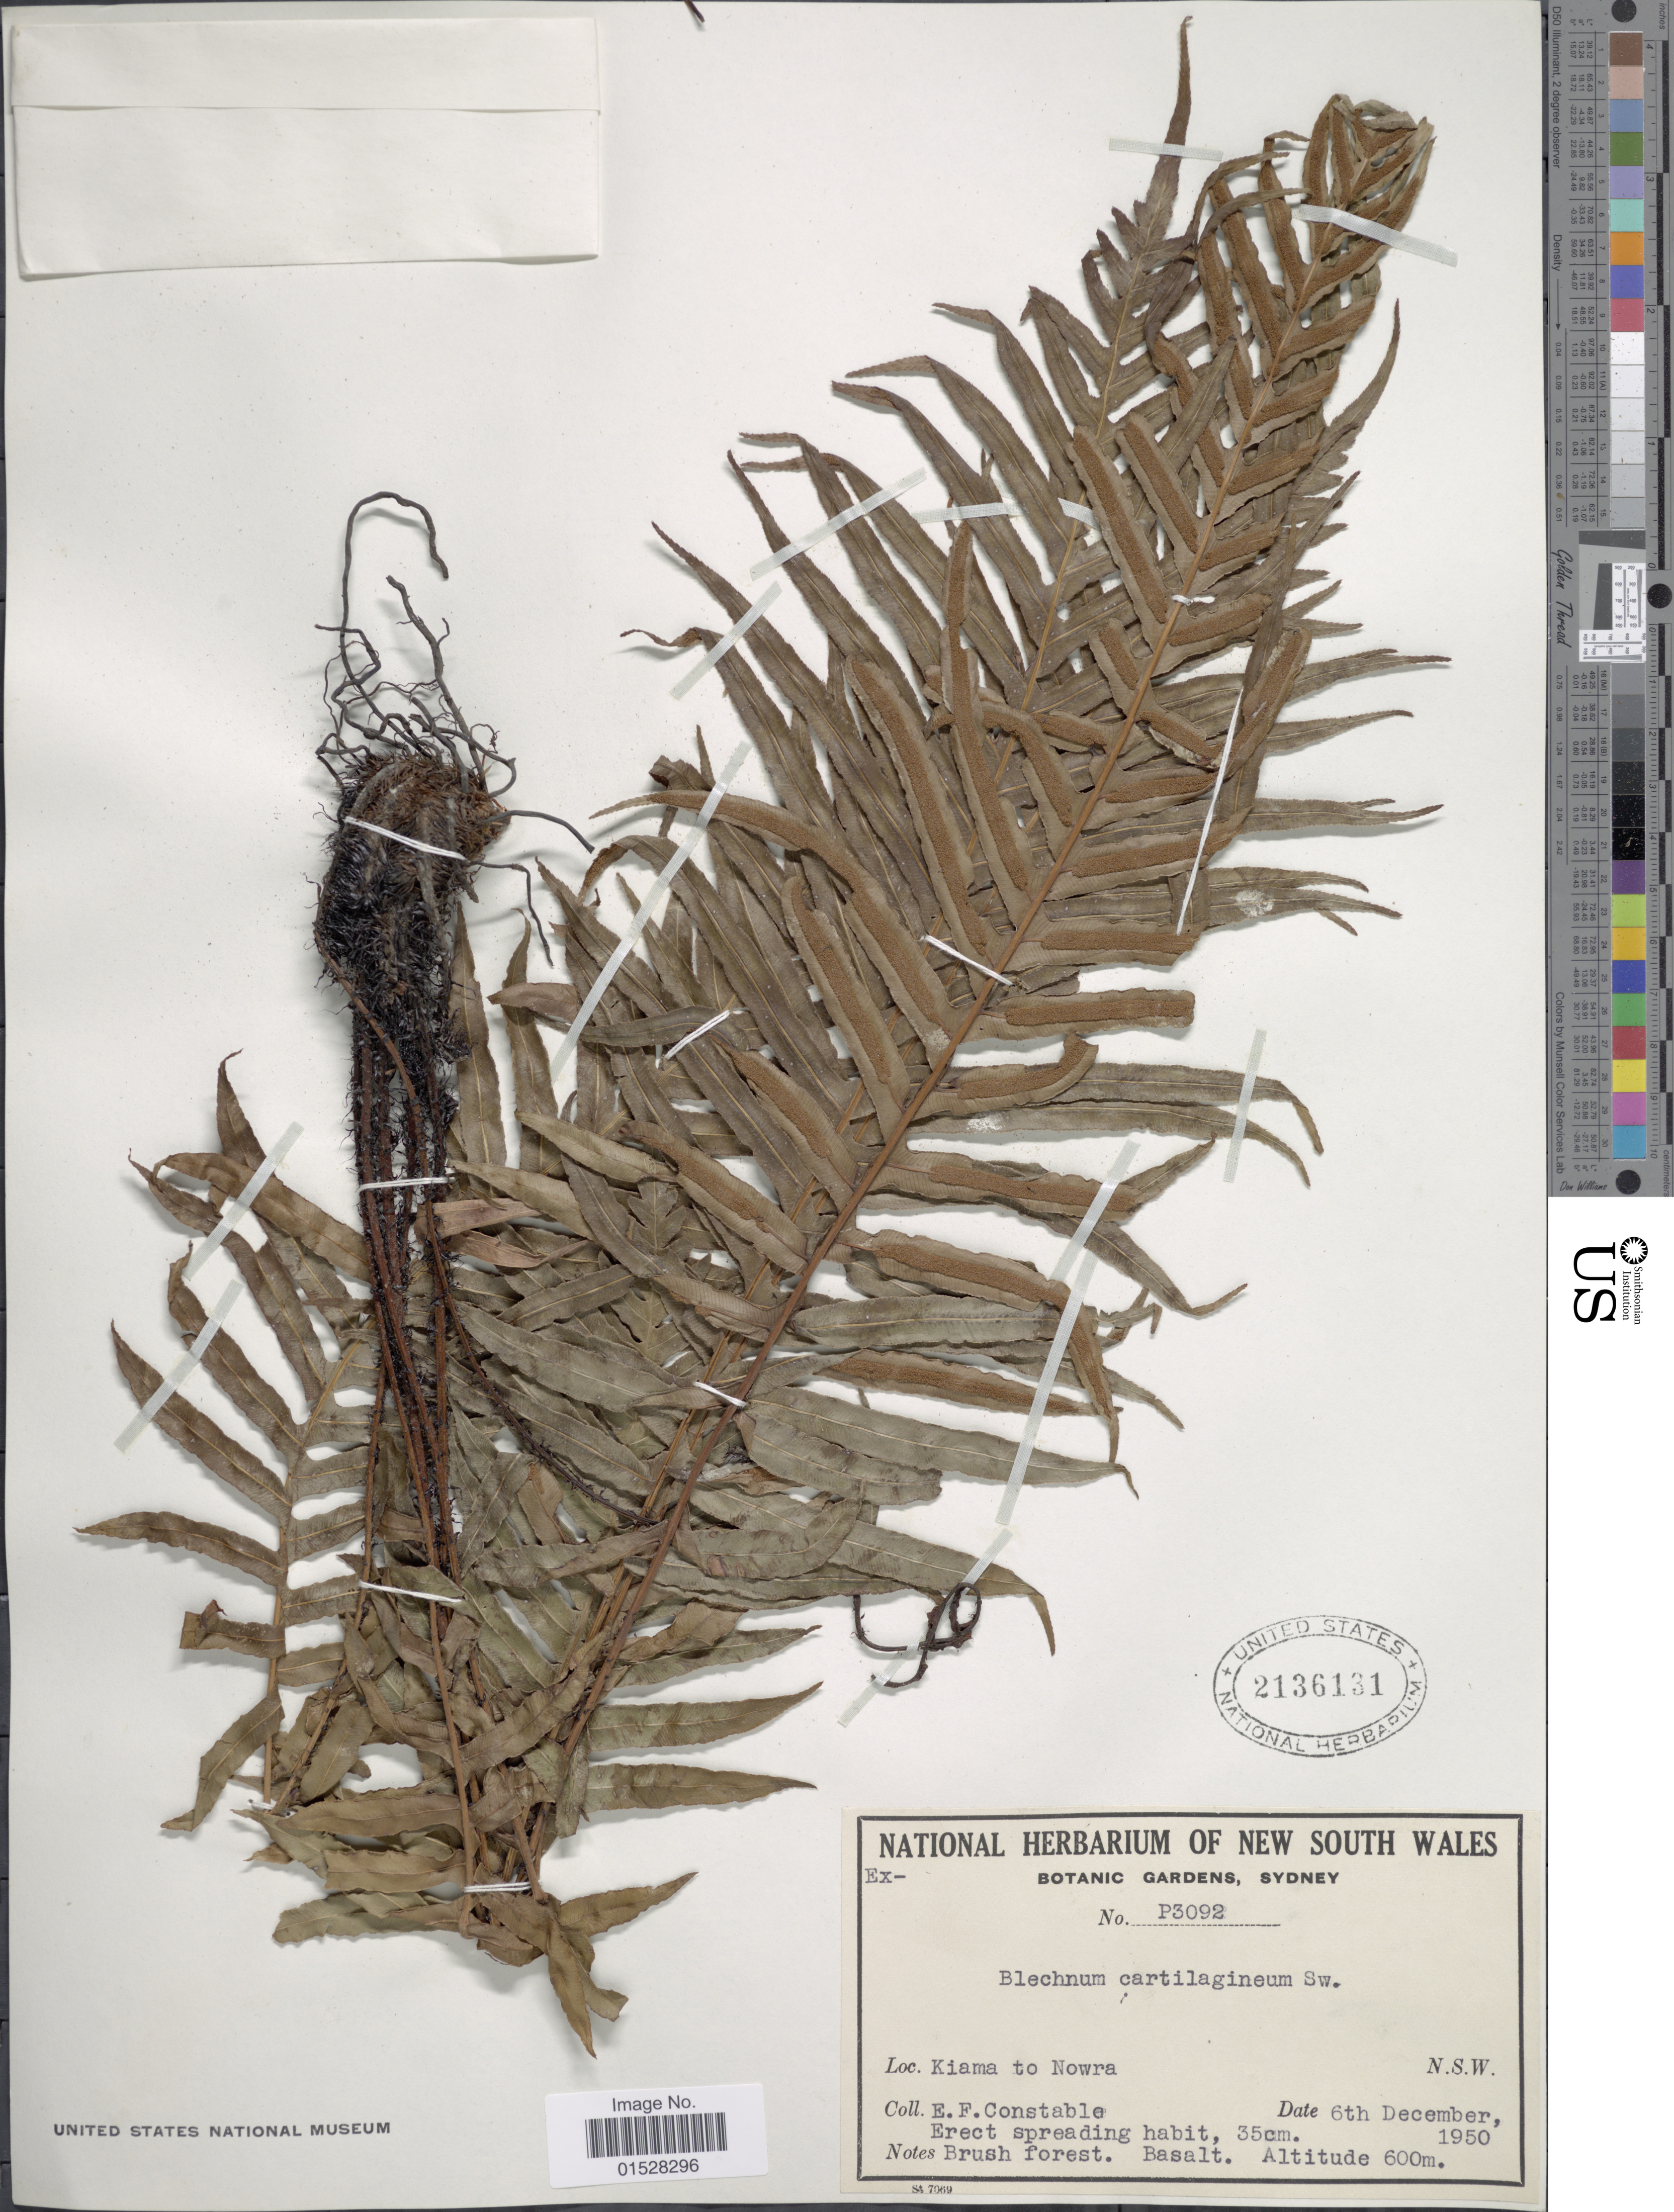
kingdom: Plantae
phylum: Tracheophyta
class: Polypodiopsida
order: Polypodiales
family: Blechnaceae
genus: Blechnum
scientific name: Blechnum cartilagineum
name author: Sw.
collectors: E. F. Constable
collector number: P3092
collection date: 1950-12-06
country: Australia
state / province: New South Wales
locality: Kiama to Nowra.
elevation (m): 600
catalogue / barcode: US 2136131